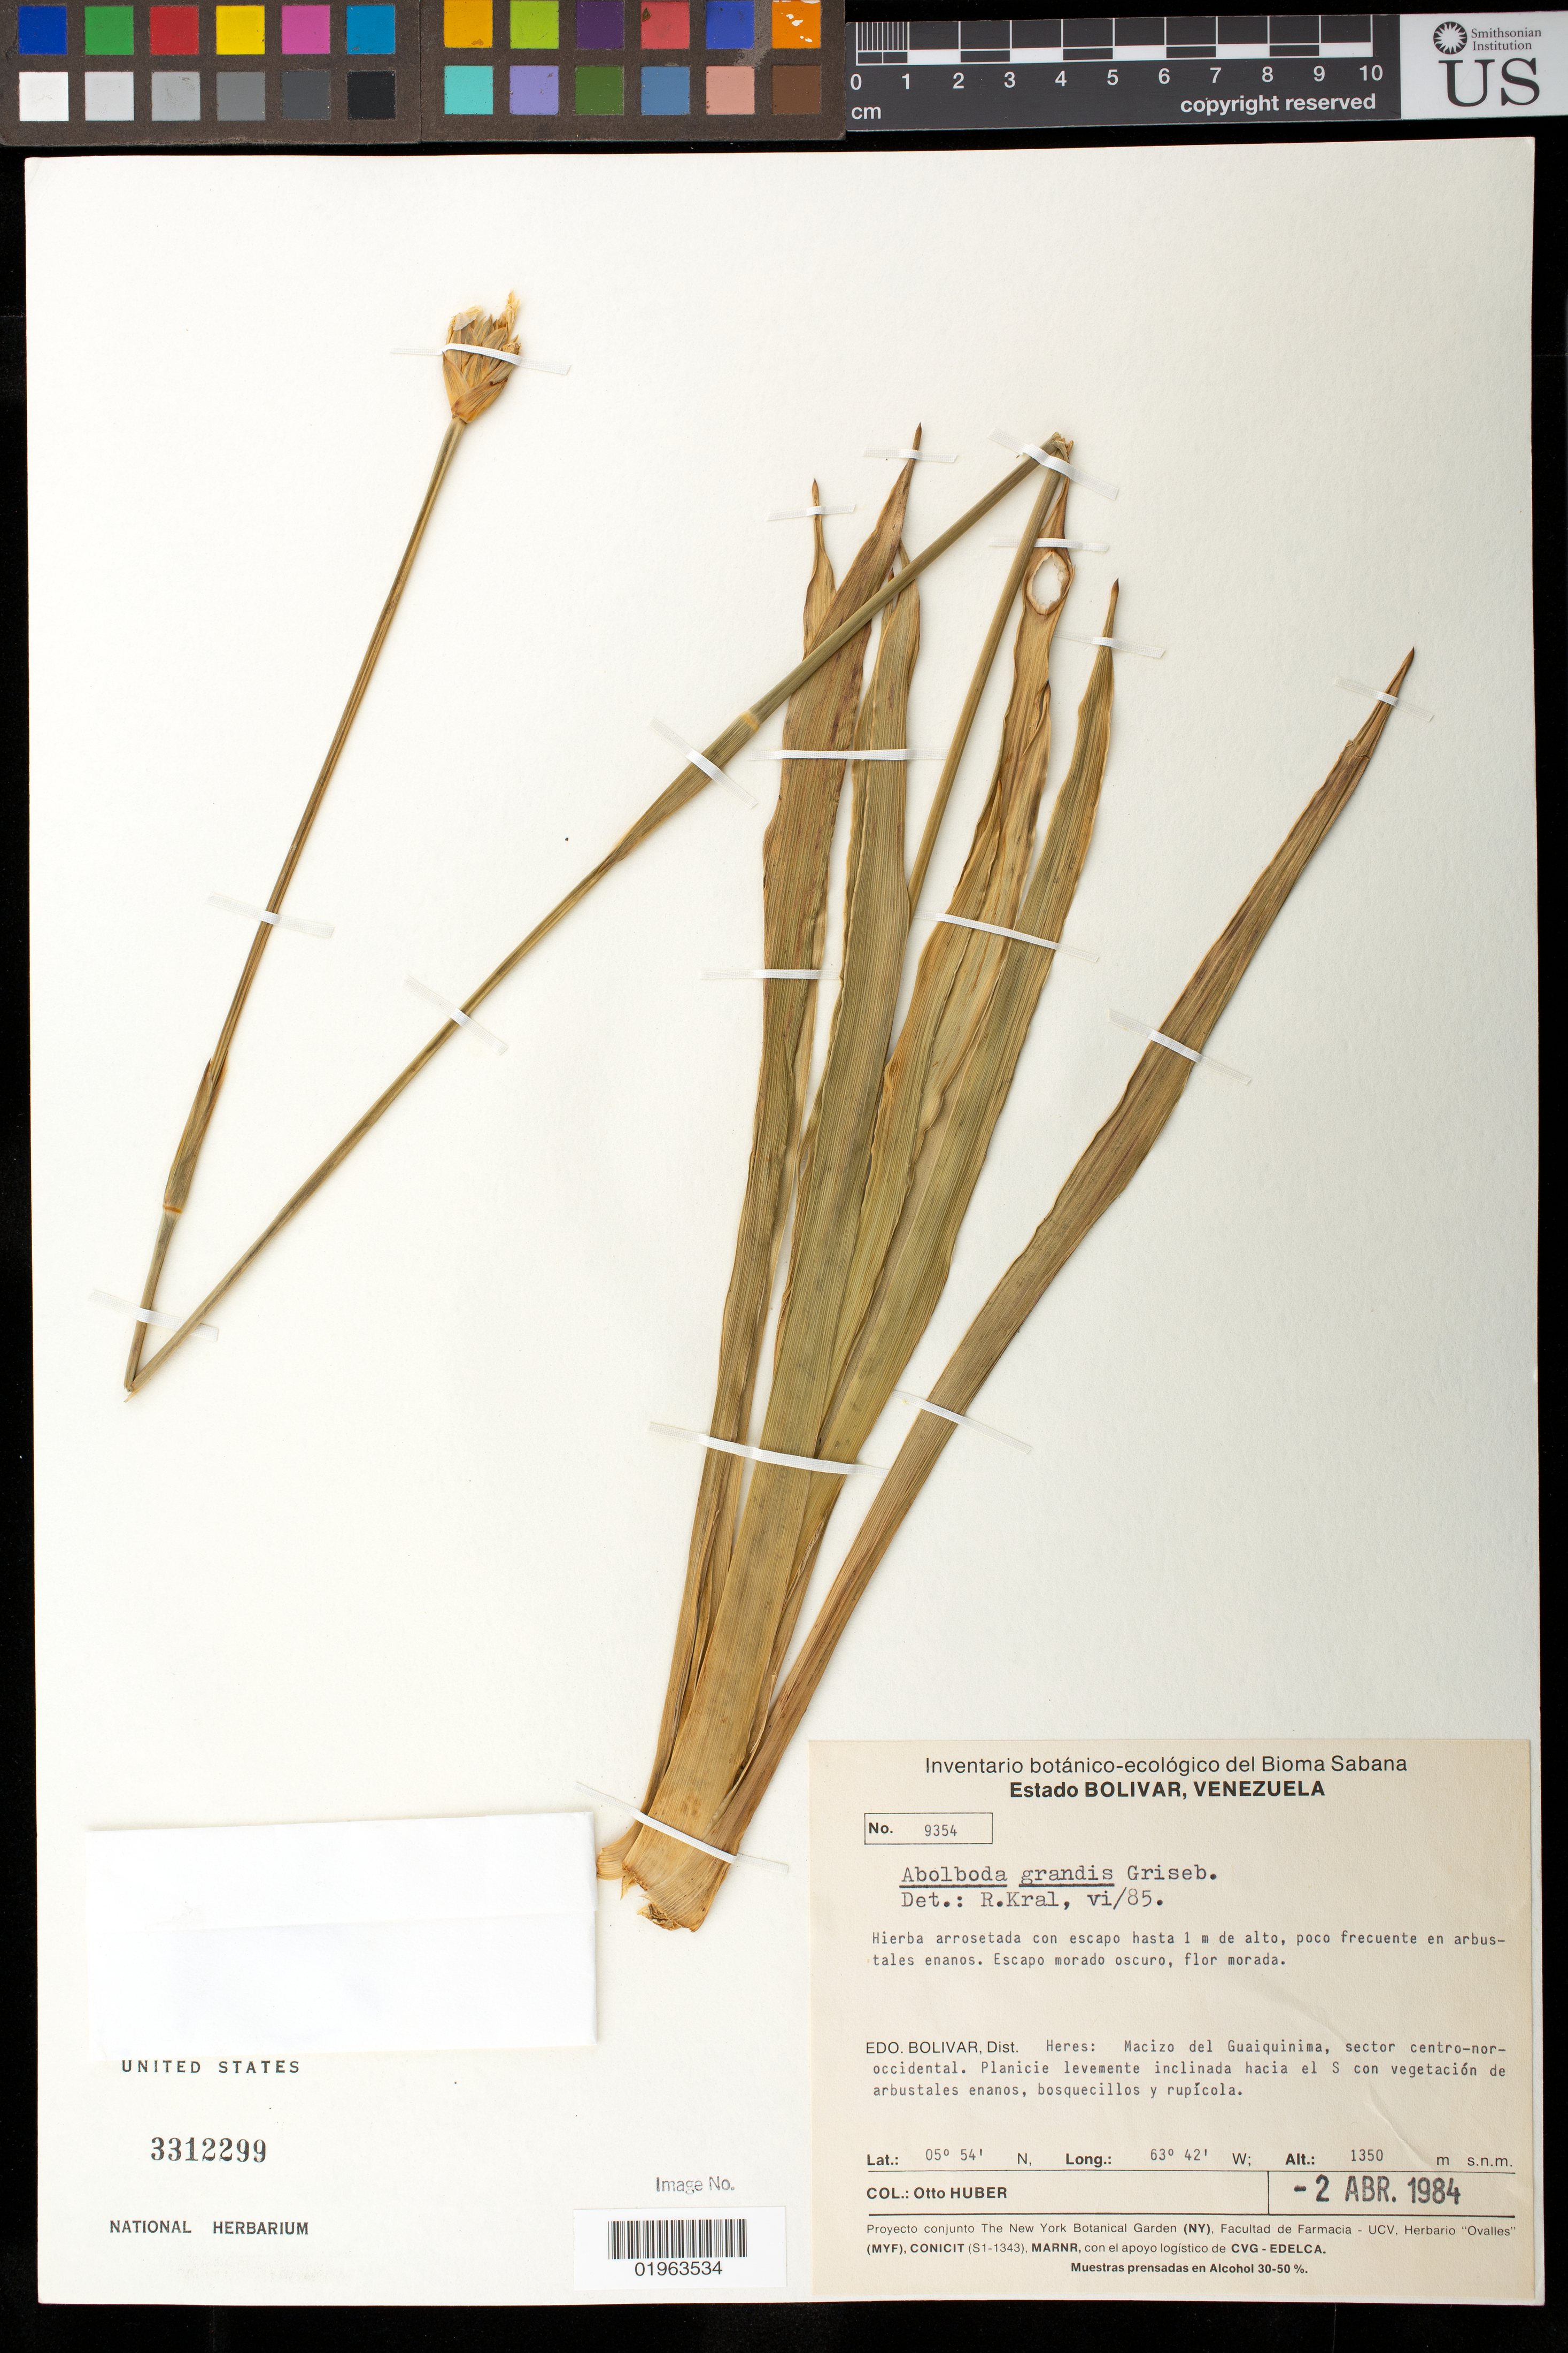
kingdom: Plantae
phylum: Tracheophyta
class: Liliopsida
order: Poales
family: Xyridaceae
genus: Abolboda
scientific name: Abolboda grandis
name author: Griseb.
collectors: O. Huber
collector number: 9354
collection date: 1984-08-02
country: Venezuela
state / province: Bolívar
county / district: Heres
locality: Macizo del Guaiquinima, sector centro-nor-occidental.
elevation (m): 1350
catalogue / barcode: US 3312299